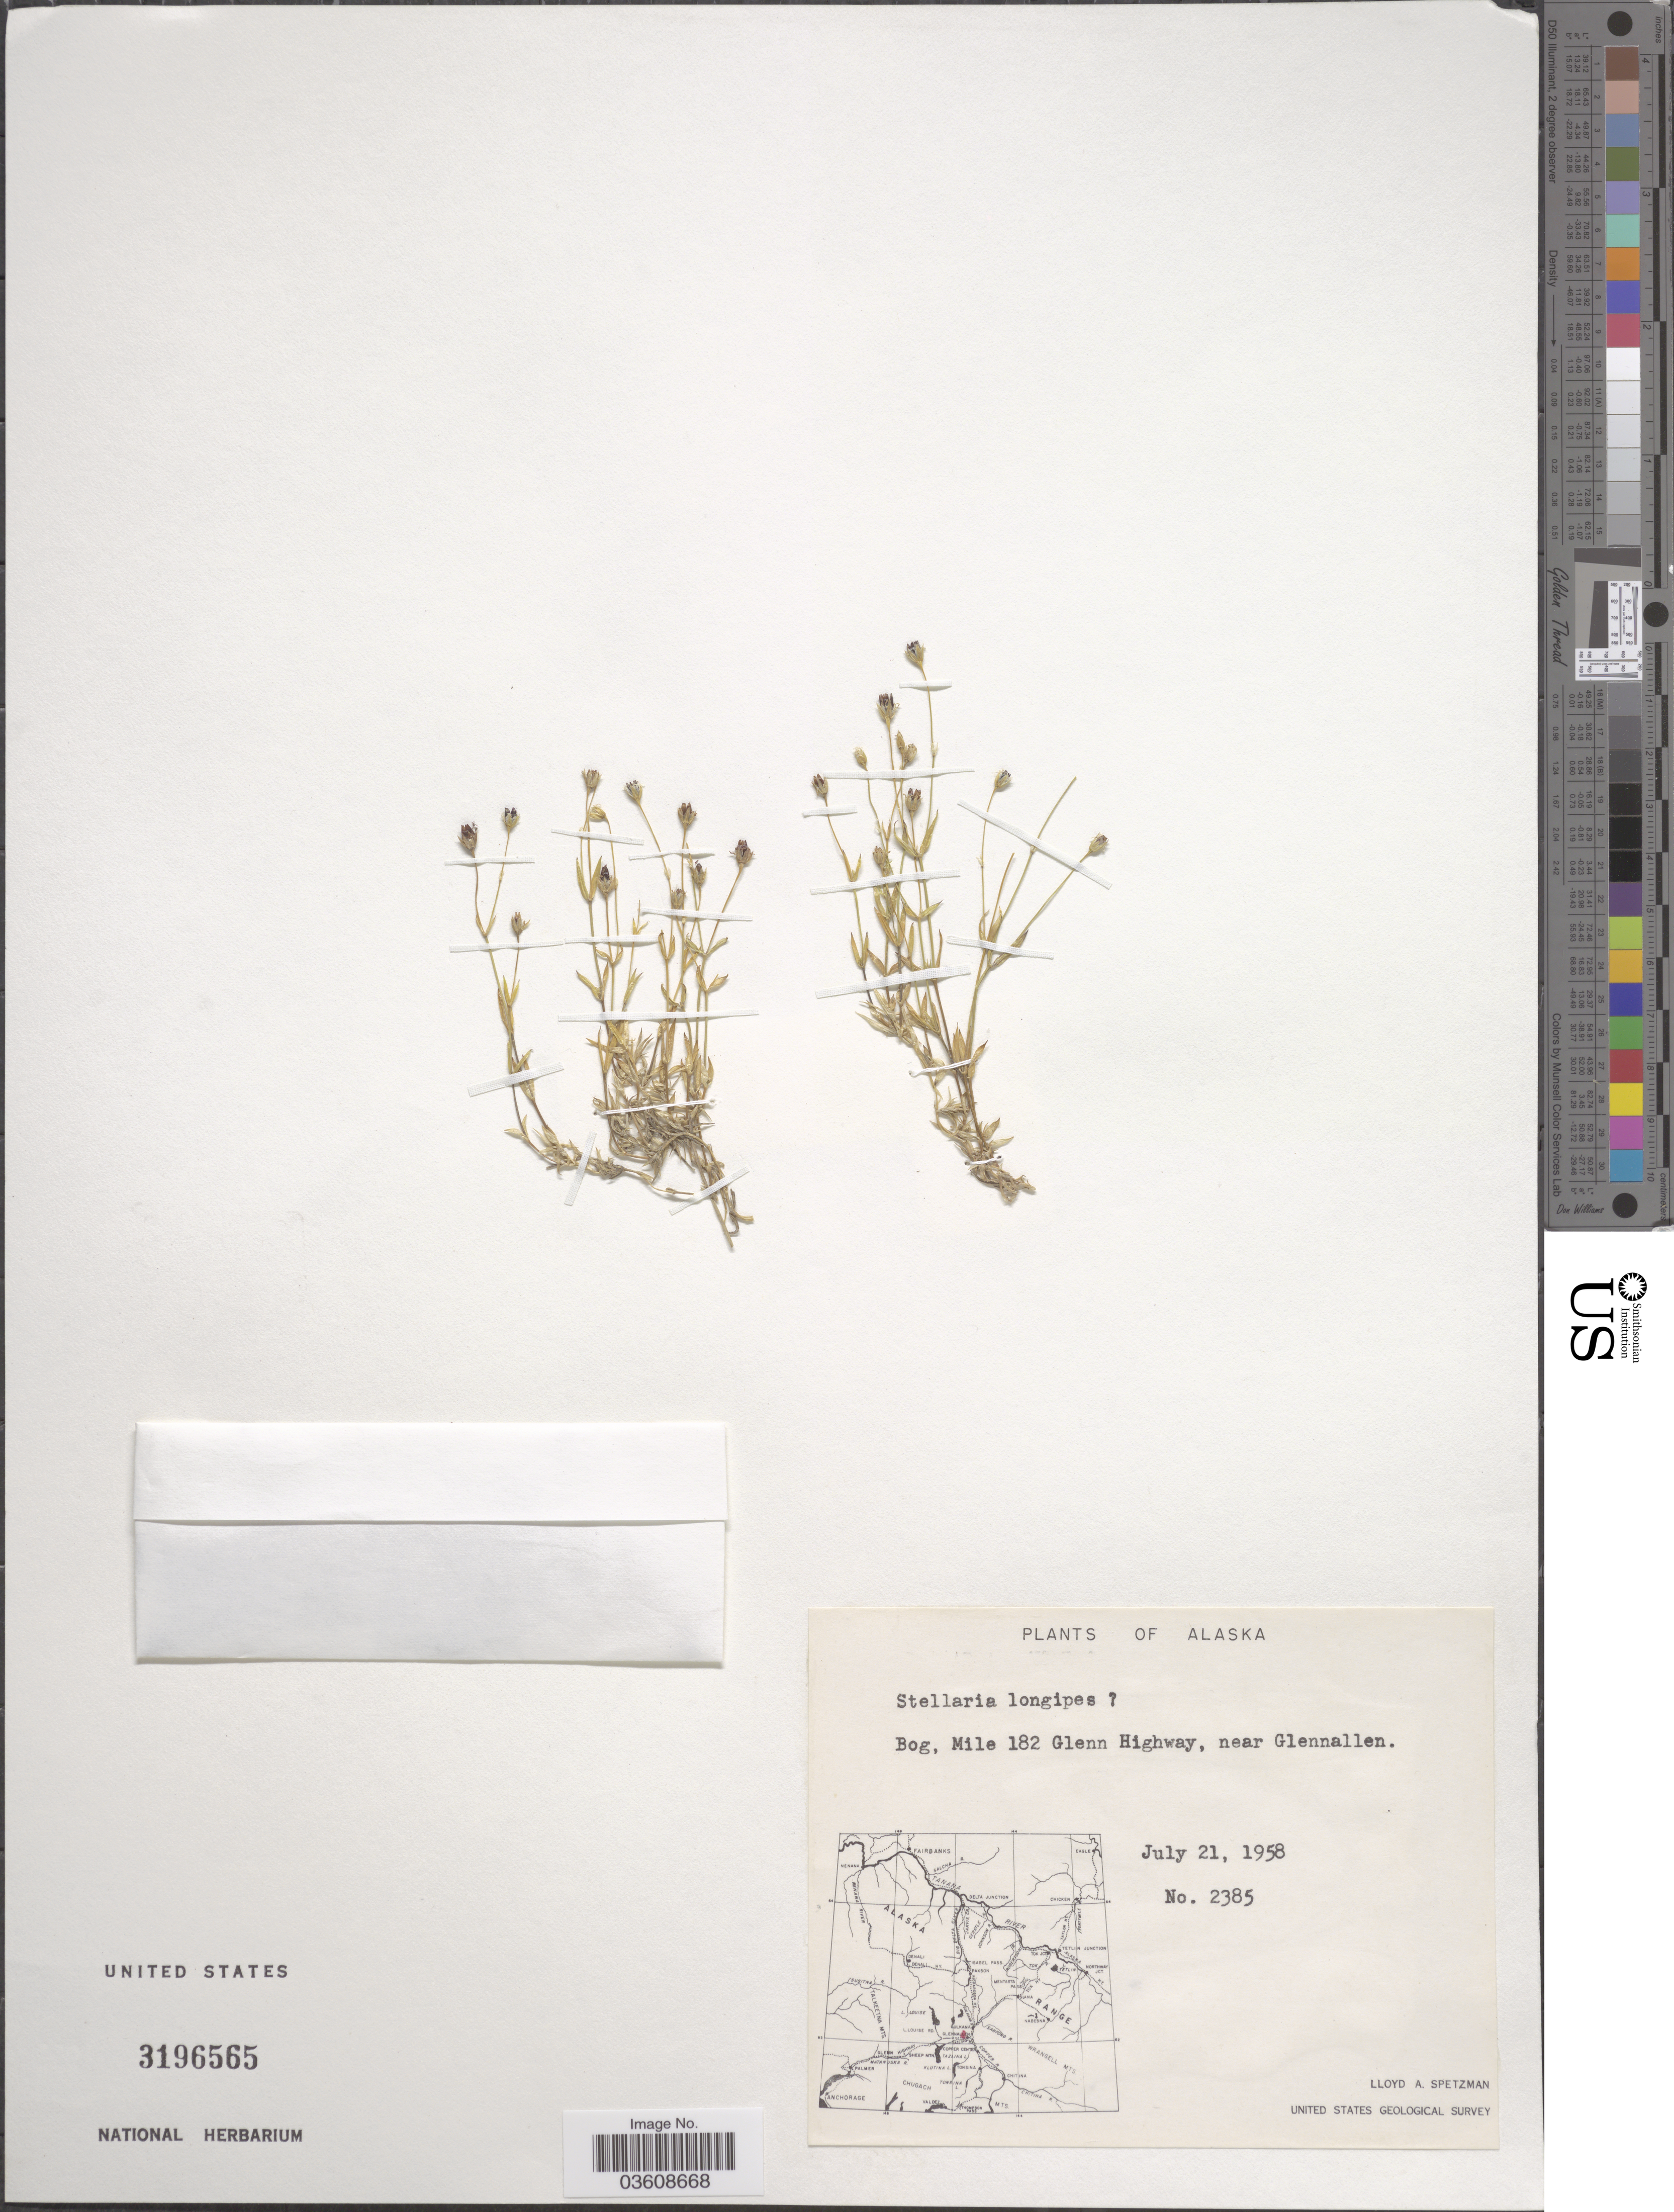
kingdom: Plantae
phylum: Tracheophyta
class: Magnoliopsida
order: Caryophyllales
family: Caryophyllaceae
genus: Stellaria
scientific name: Stellaria longipes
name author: Goldie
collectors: L. Spetzman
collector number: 2385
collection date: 1958-07-21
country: United States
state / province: Alaska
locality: Bog, Mile 182 Glenn Highway, near Glennallen.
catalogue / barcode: US 3196565